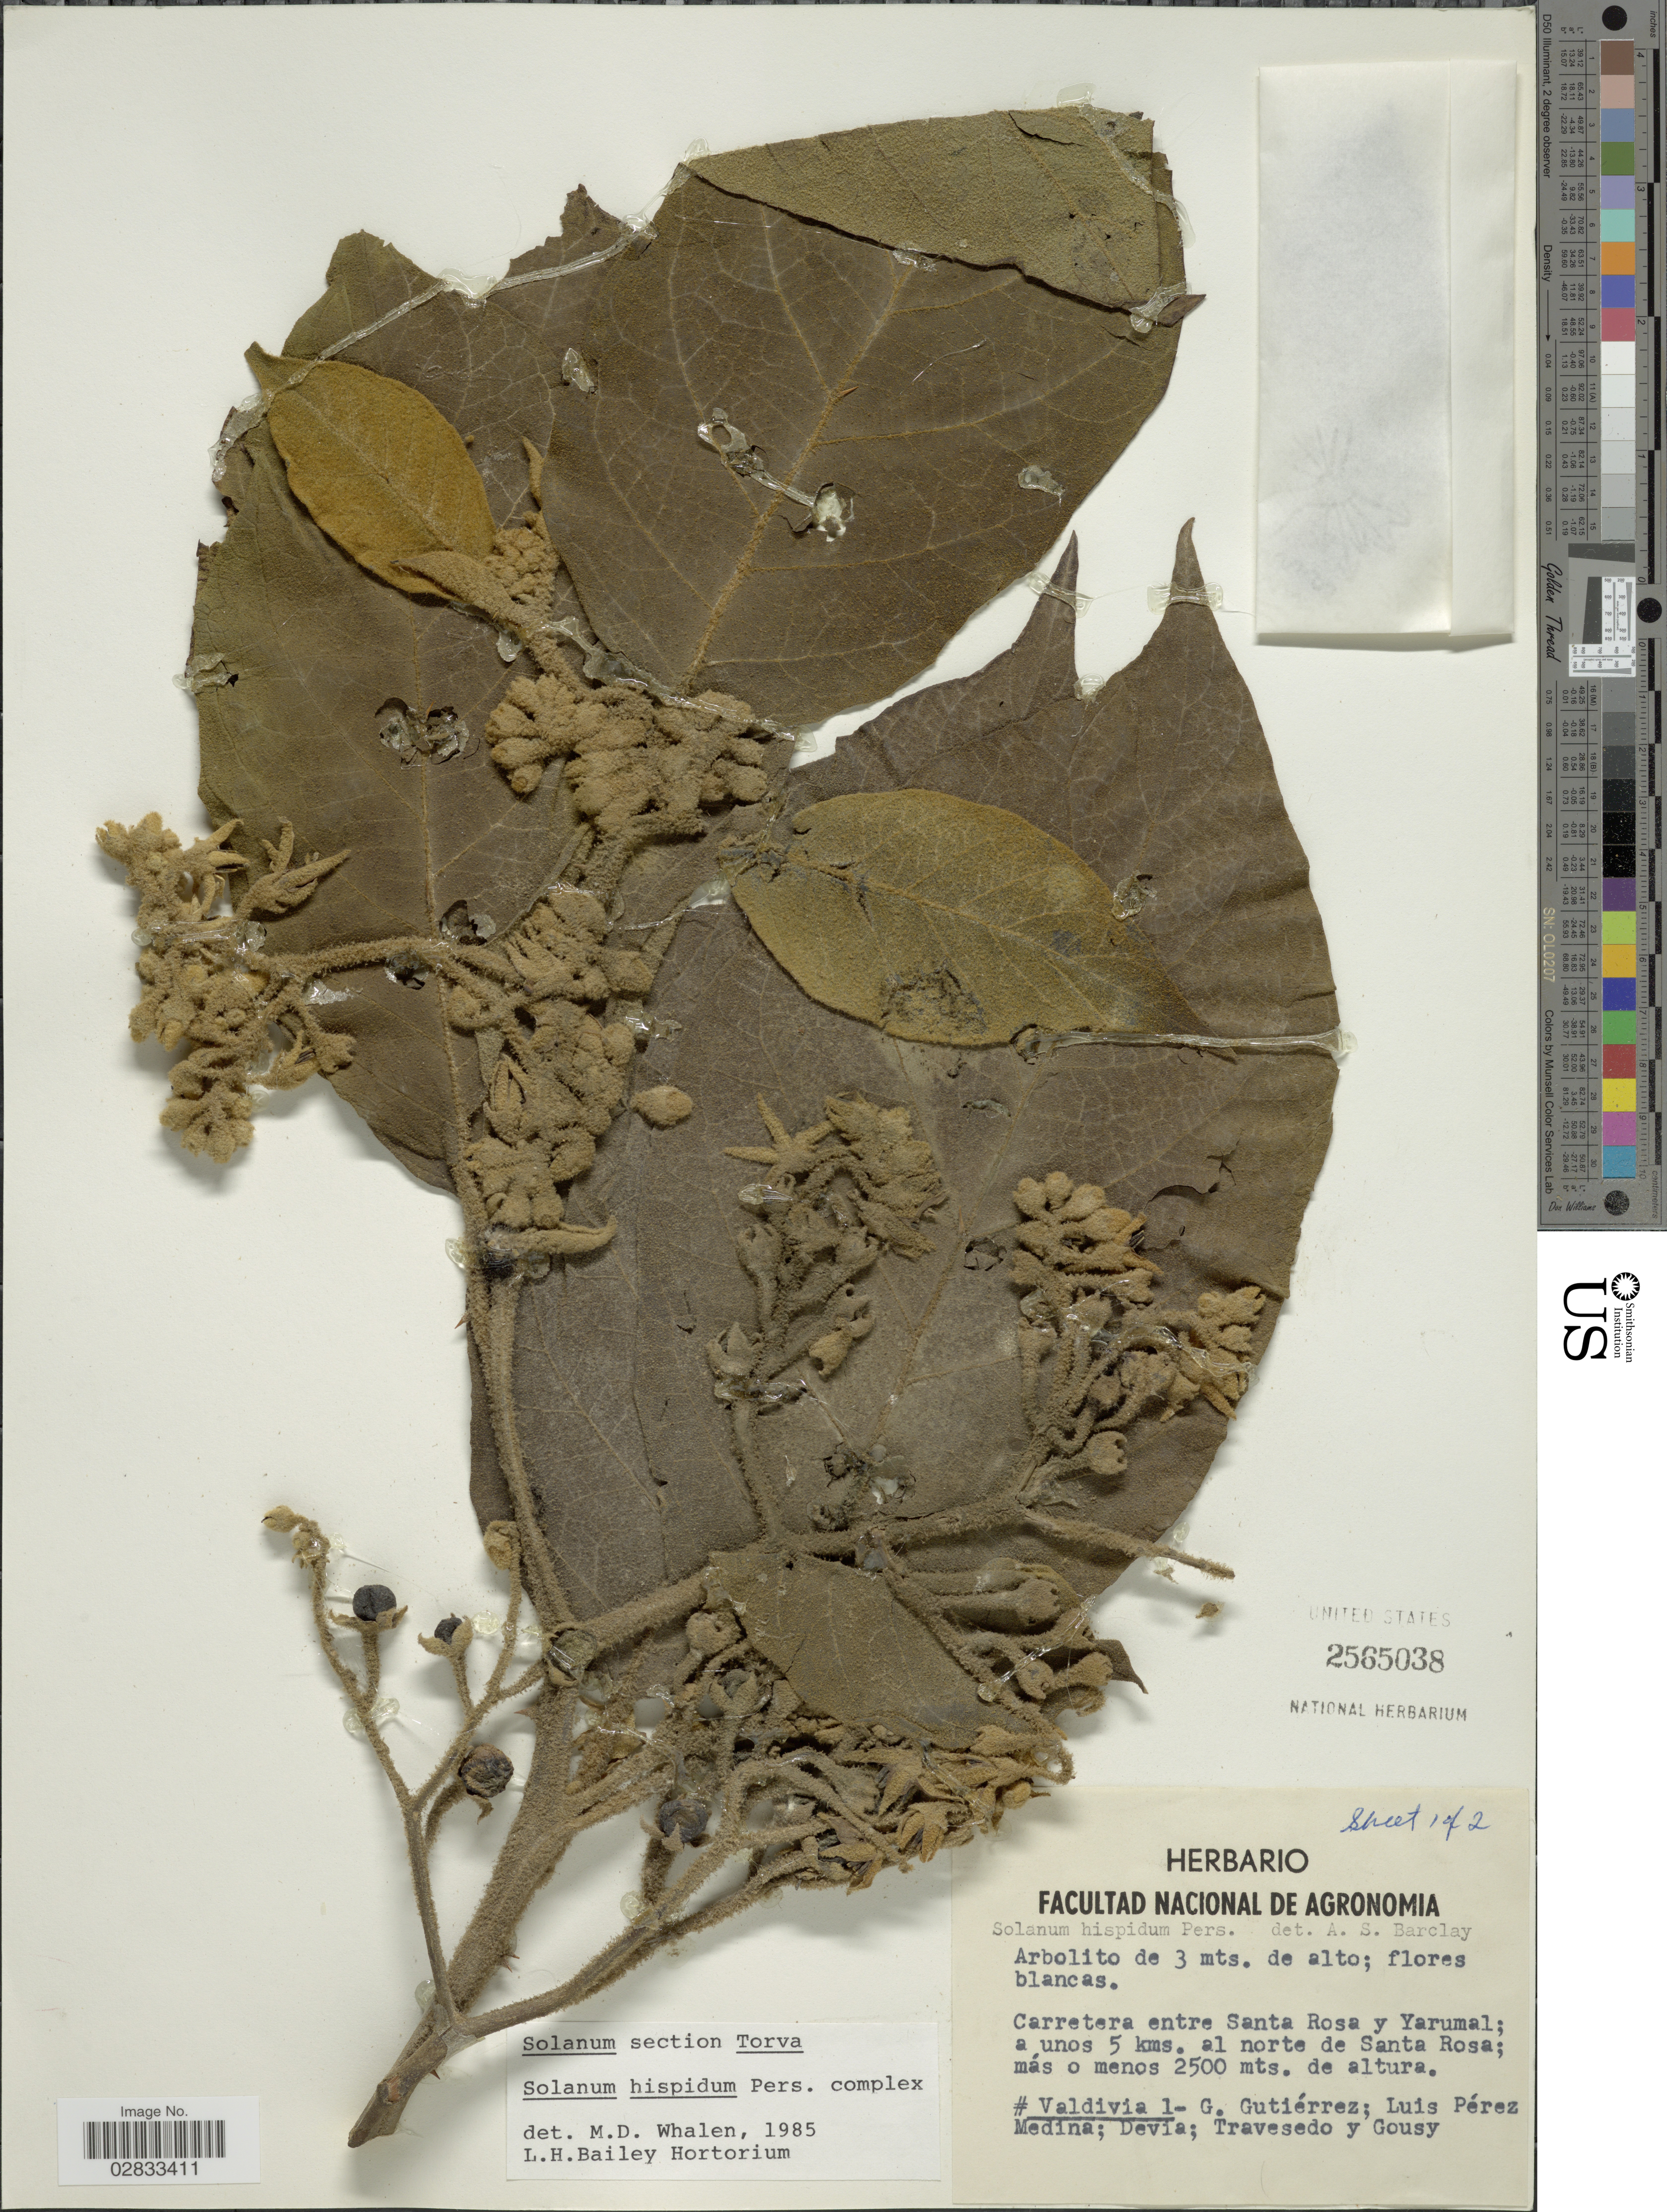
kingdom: Plantae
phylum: Tracheophyta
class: Magnoliopsida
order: Solanales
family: Solanaceae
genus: Solanum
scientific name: Solanum hispidum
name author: Pers.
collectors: Valdivia, G. Gutiérrez, L. Pérez-Medina, -. Devia & et al.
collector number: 1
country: Colombia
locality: Carretera entre Santa Rosa y Yarumal; a unos 5 kms. al norte de Santa Rosa.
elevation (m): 2500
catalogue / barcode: US 2565038